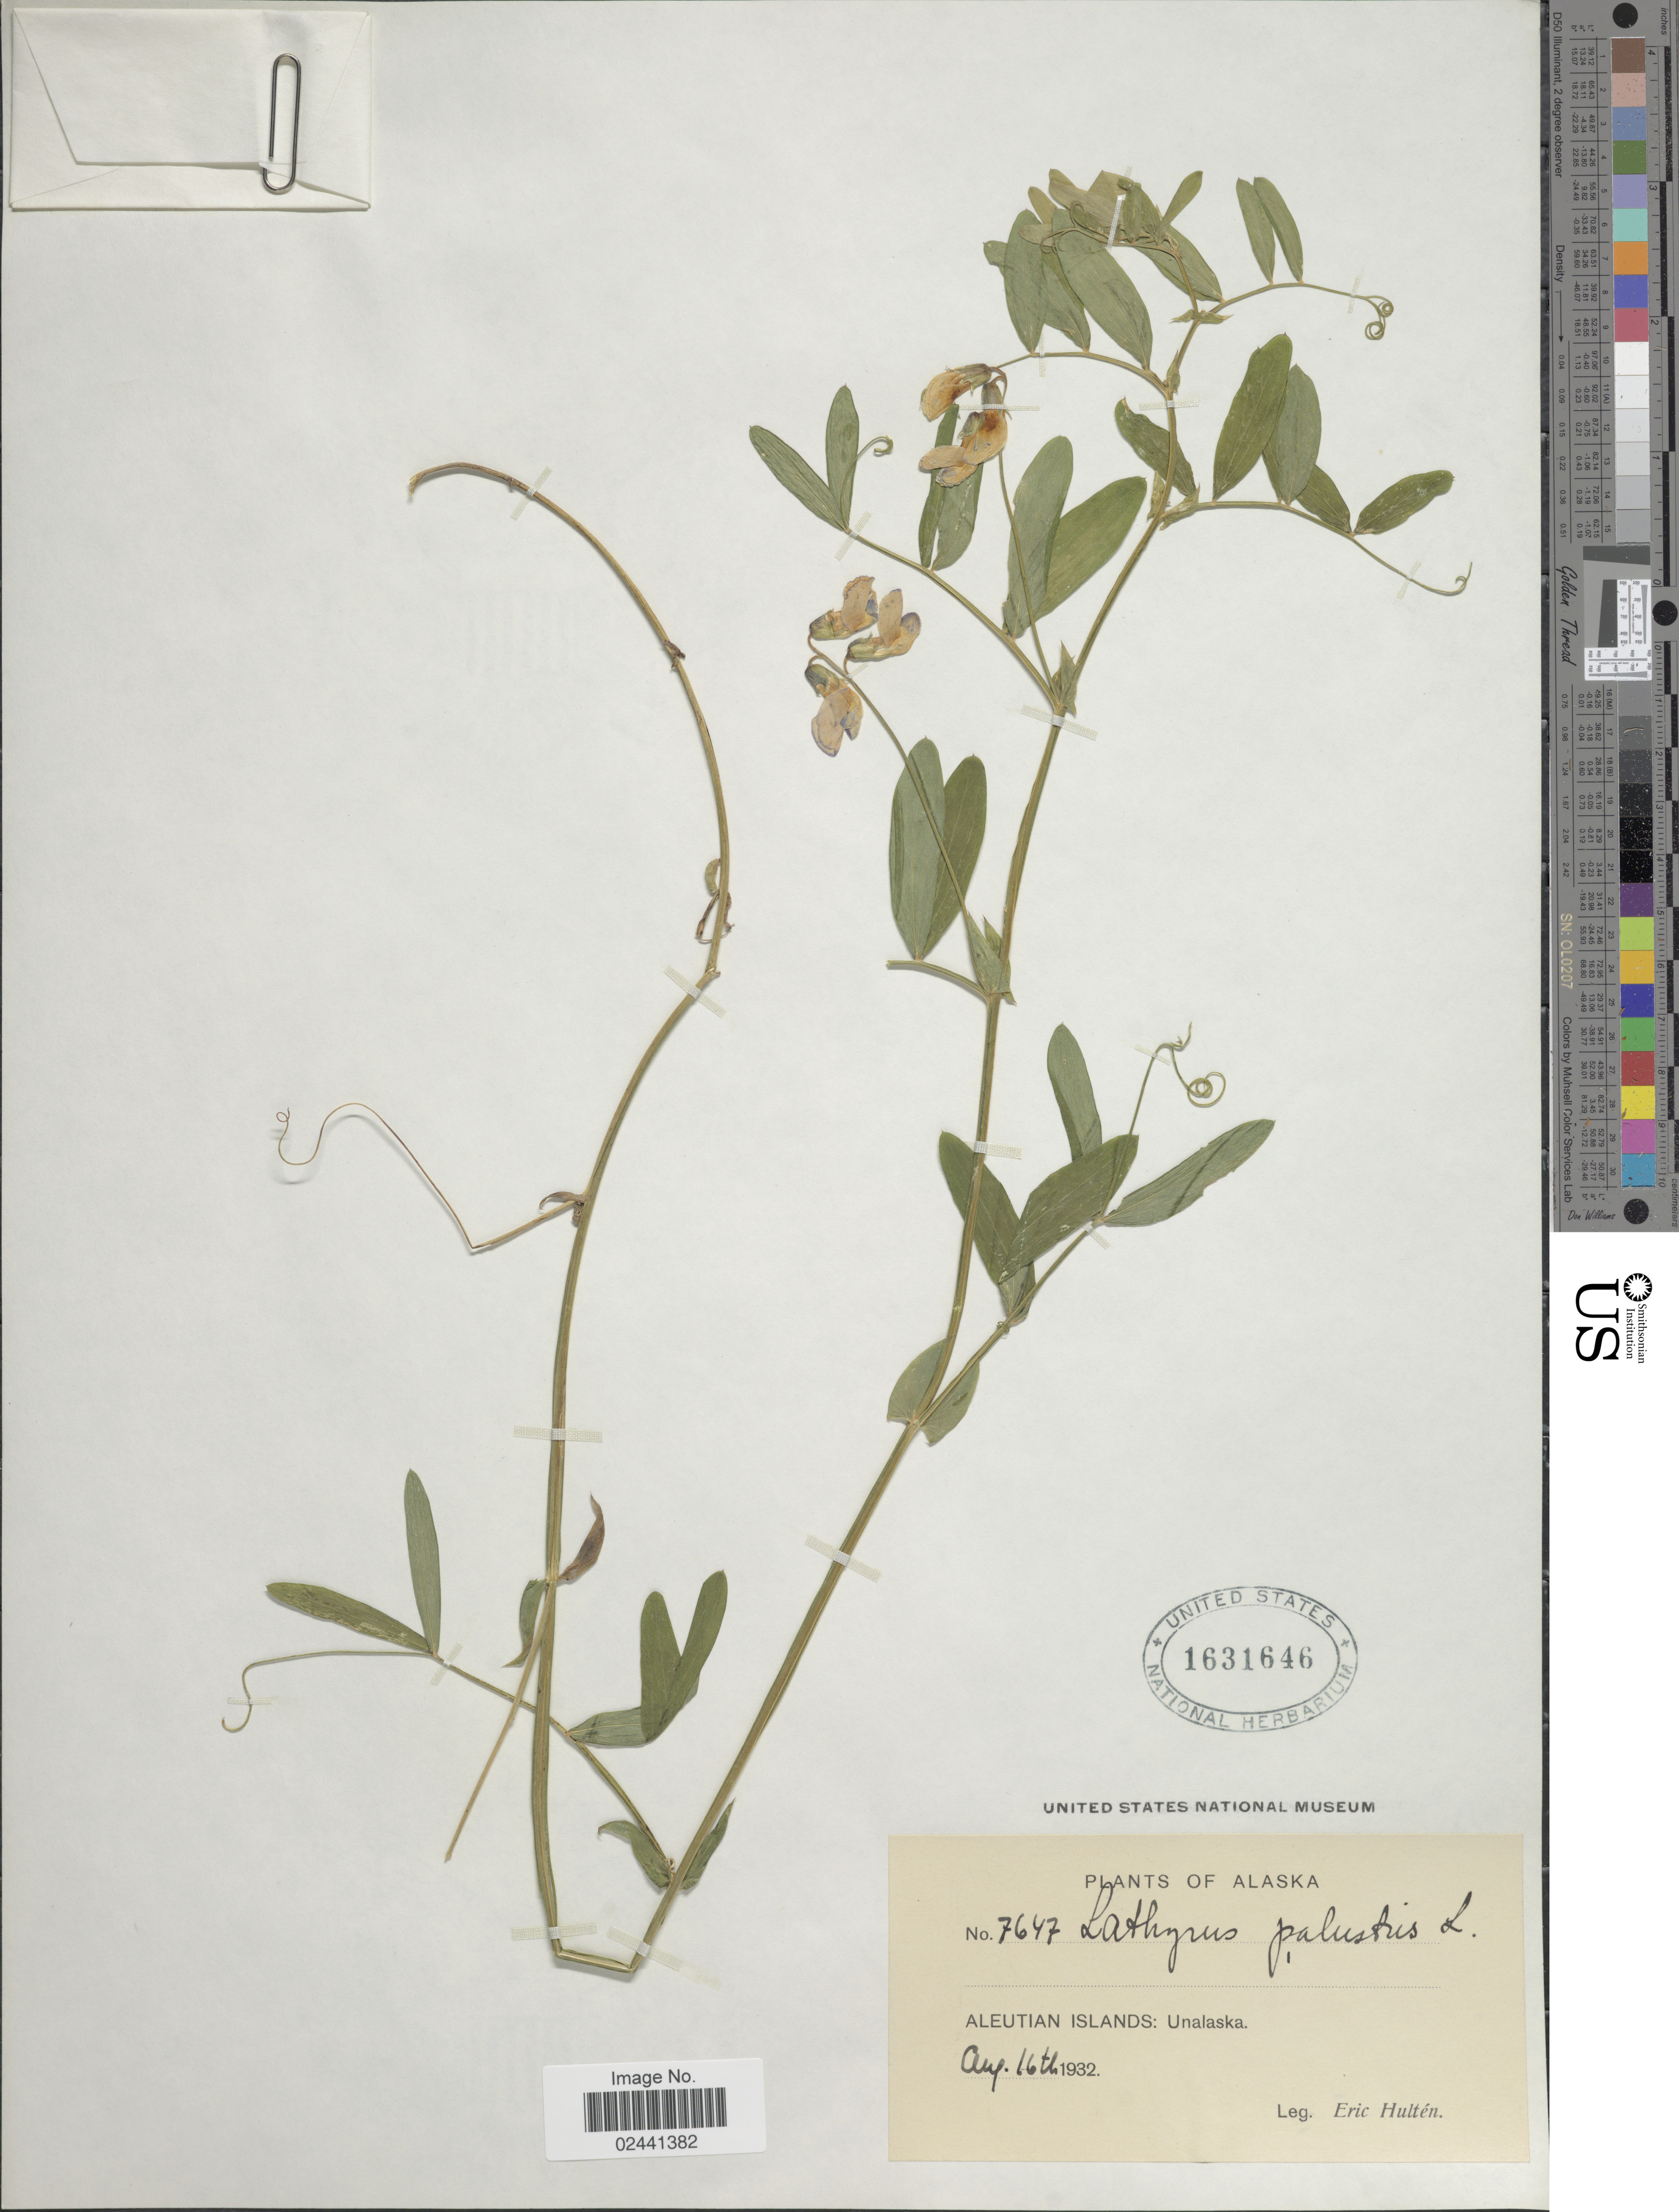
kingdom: Plantae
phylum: Tracheophyta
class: Magnoliopsida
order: Fabales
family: Fabaceae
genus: Lathyrus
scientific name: Lathyrus palustris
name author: L.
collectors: E. G. Hultén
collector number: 7647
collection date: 1932-08-16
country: United States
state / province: Alaska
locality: Aleutian Islands: Unalaska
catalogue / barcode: US 1631646